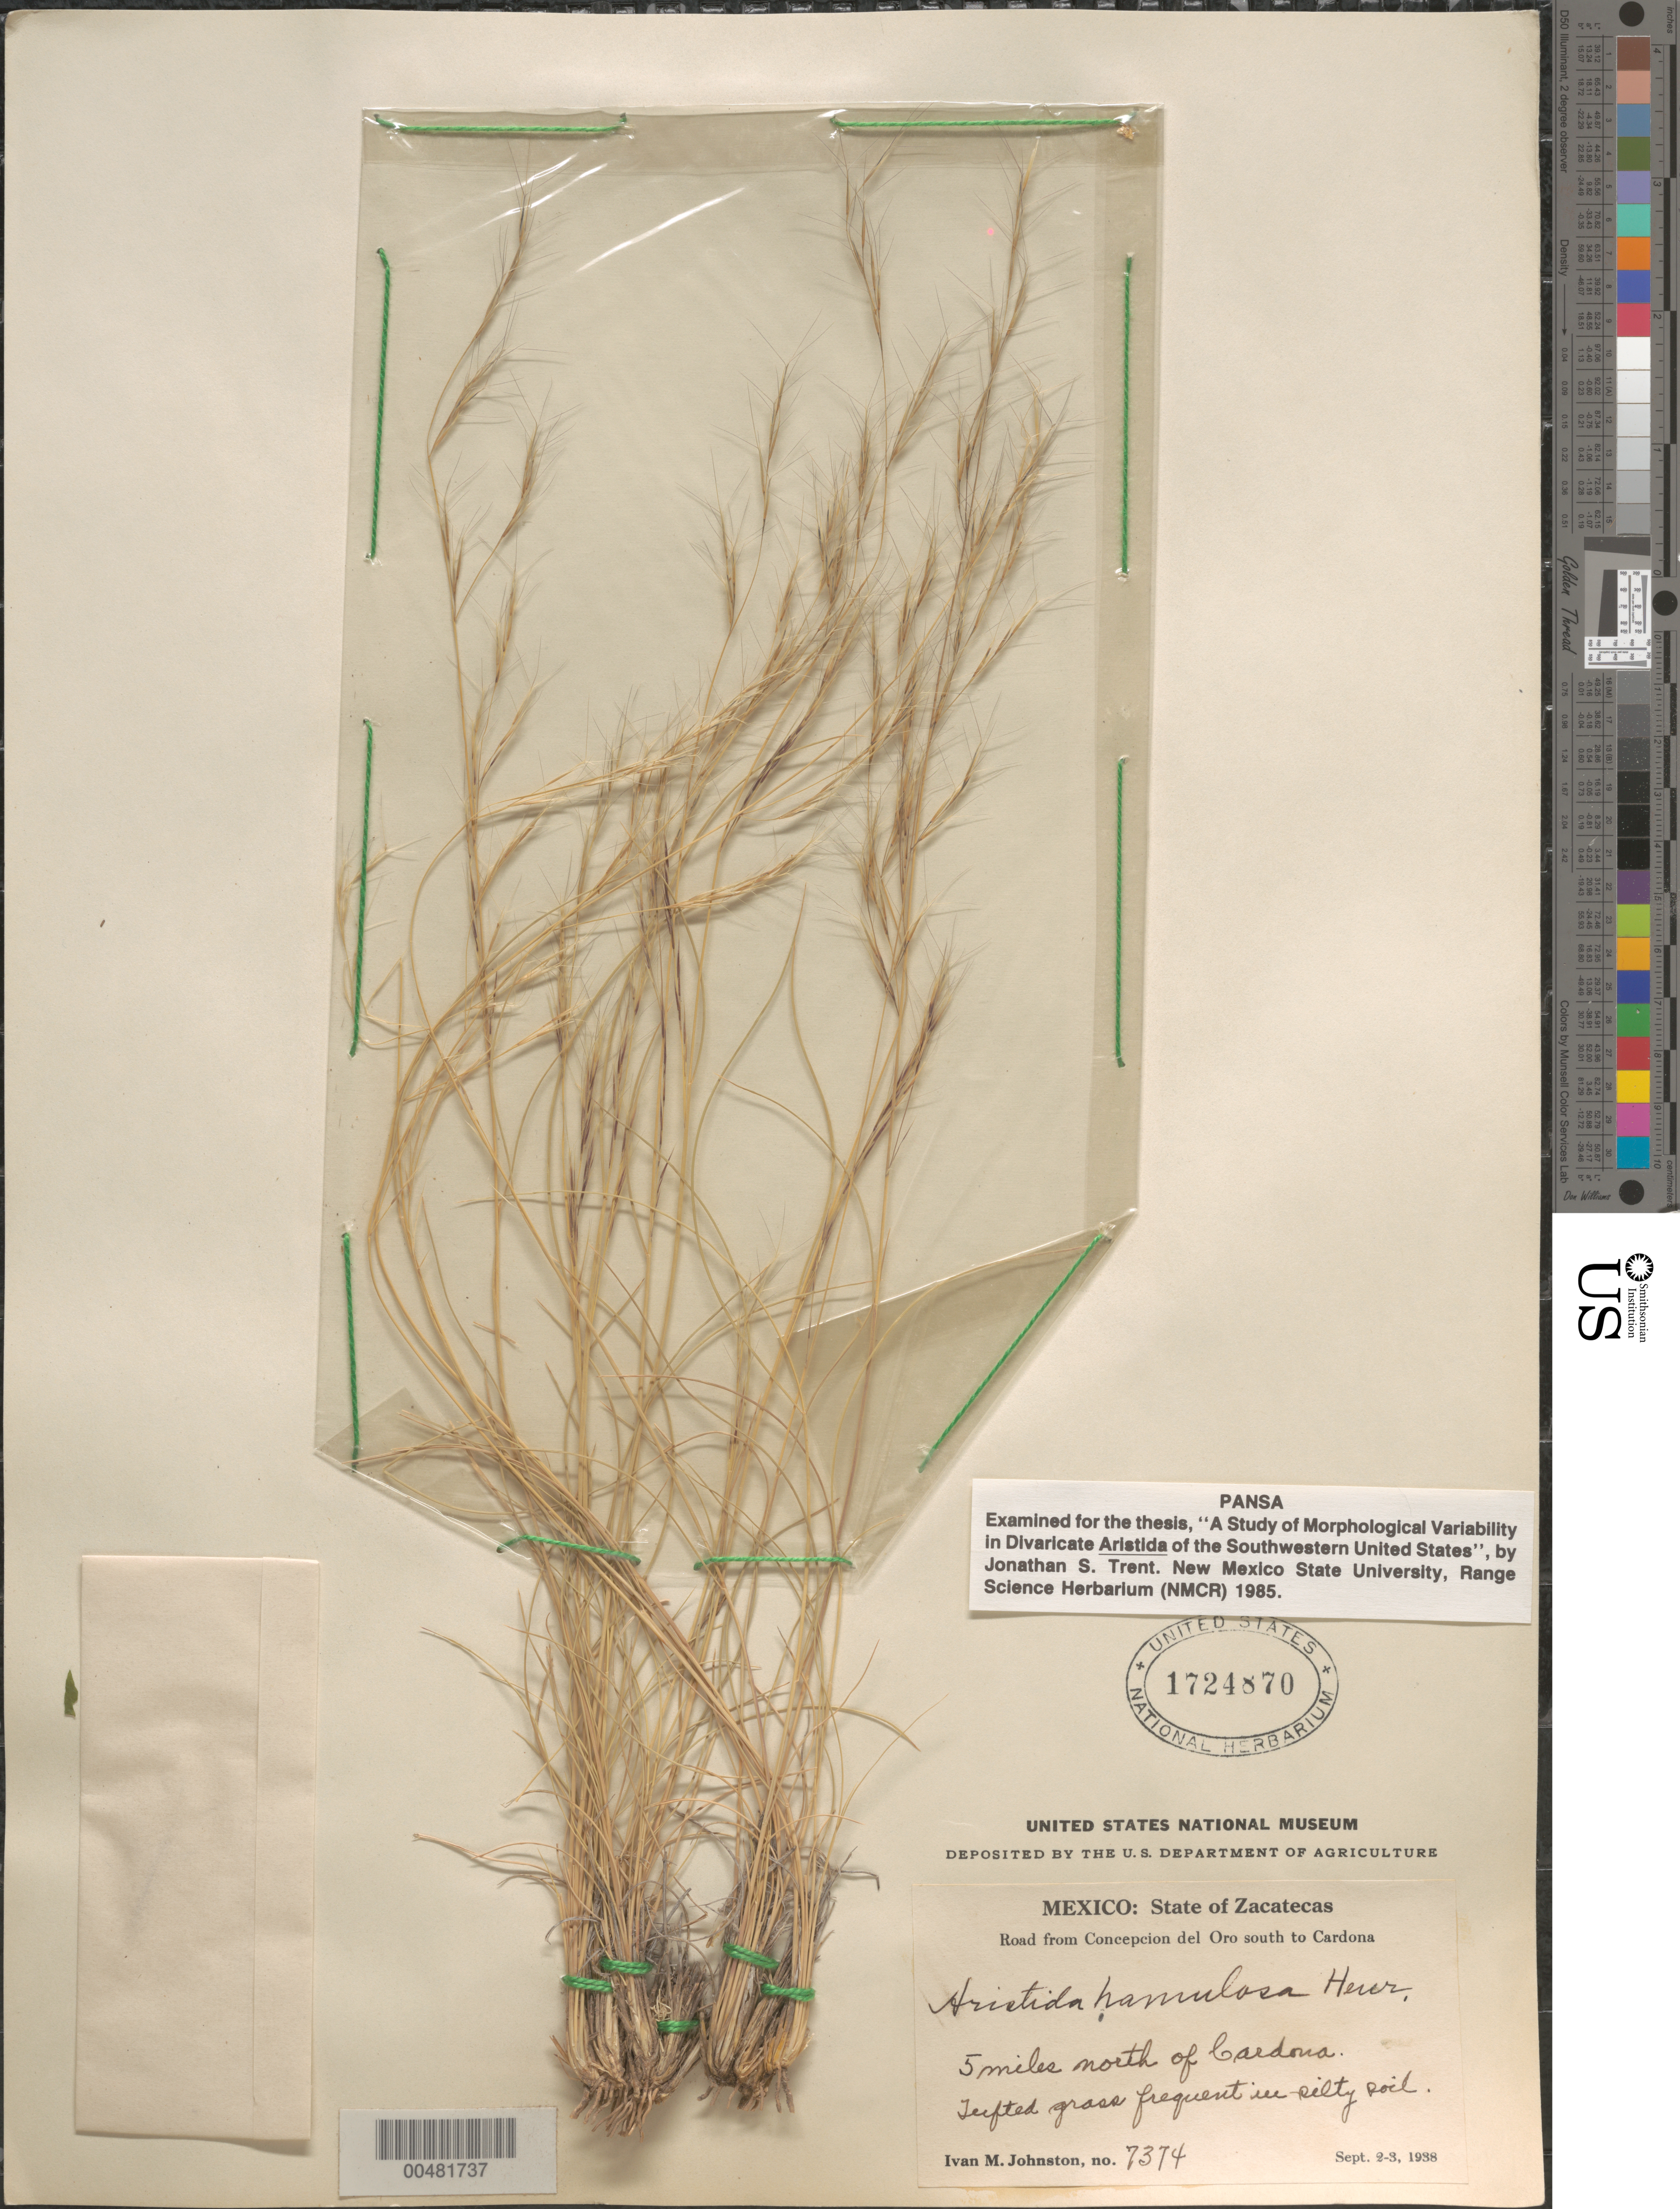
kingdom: Plantae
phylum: Tracheophyta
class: Liliopsida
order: Poales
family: Poaceae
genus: Aristida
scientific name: Aristida pansa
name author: Wooton & Standl.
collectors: I.M. Johnston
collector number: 7374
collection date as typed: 2 Sep 1938 to 3 Sep 1938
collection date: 1938-09-02/1938-09-03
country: Mexico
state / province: Zacatecas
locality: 5 mi N of Cardona, road from Concepcion del Oro S to Cardona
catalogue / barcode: US 1724870